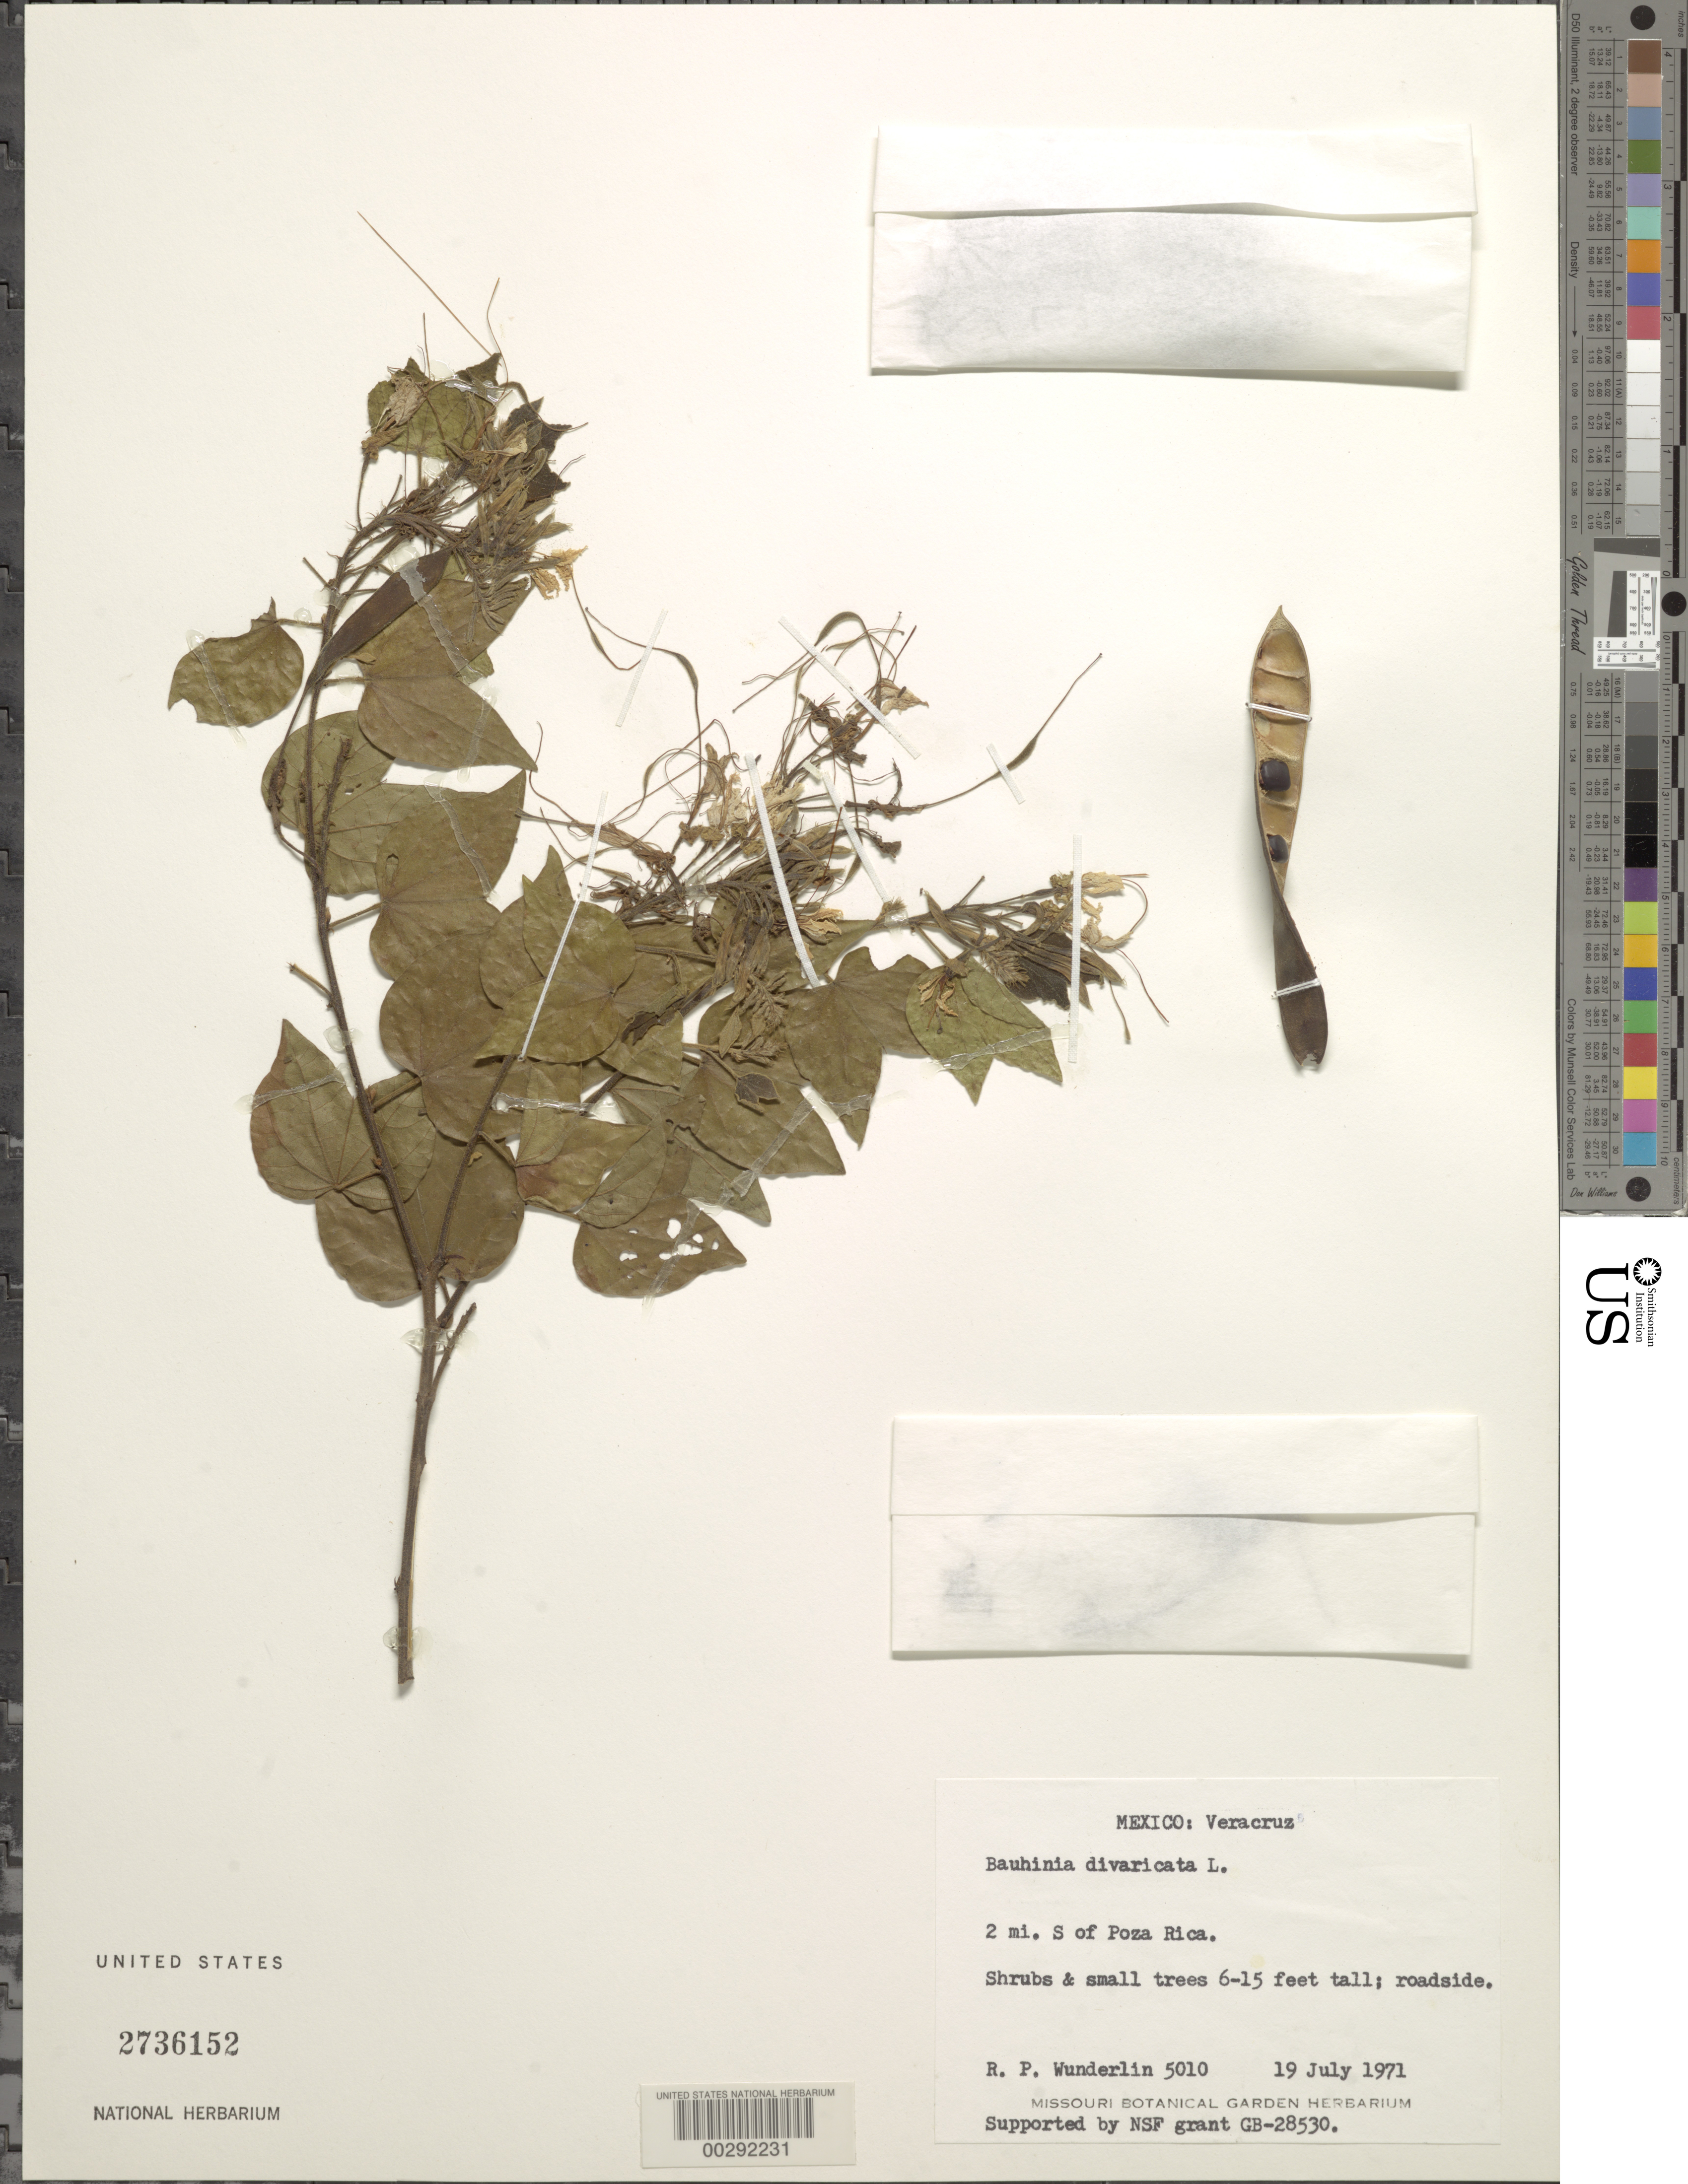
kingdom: Plantae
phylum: Tracheophyta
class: Magnoliopsida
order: Fabales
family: Fabaceae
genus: Bauhinia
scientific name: Bauhinia divaricata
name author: L.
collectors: R. P. Wunderlin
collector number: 5010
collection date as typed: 19 Jul 1971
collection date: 1971-07-19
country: Mexico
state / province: Veracruz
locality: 2 mi S of Poza Rica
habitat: Roadside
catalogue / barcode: US 2736152